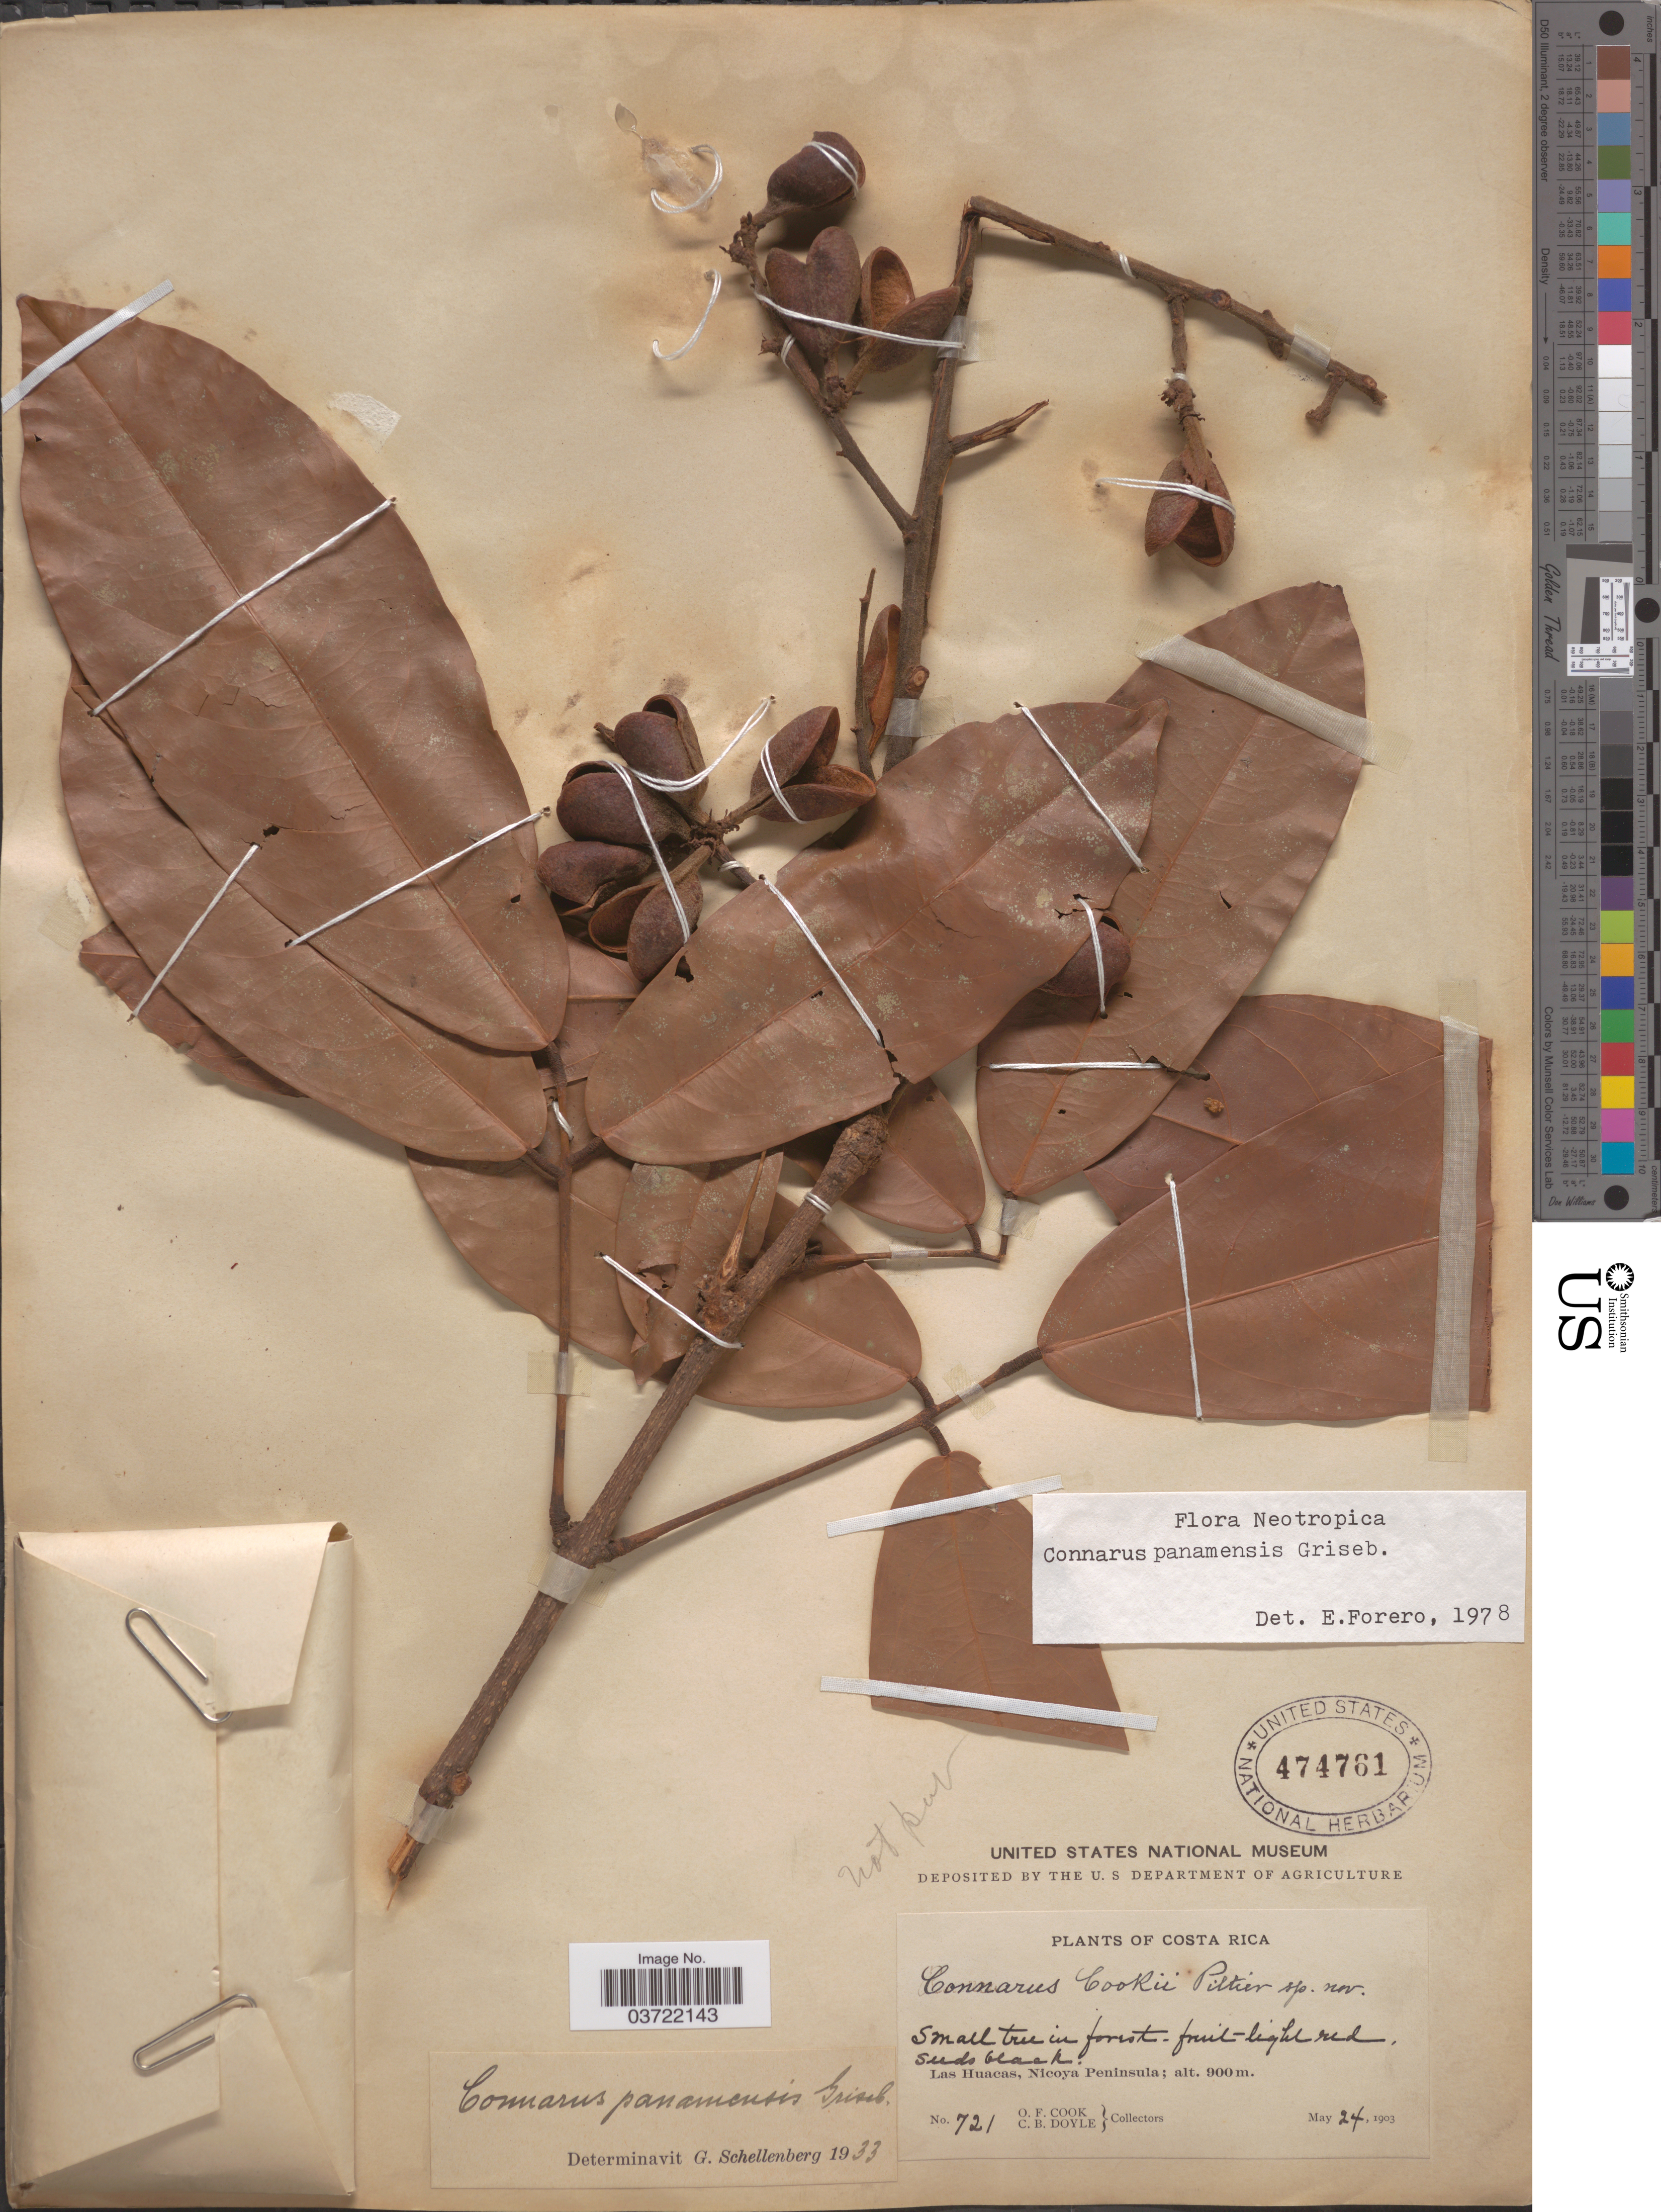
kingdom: Plantae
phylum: Tracheophyta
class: Magnoliopsida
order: Oxalidales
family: Connaraceae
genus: Connarus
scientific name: Connarus panamensis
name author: Turcz.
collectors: O. F. Cook & C. Doyle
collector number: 721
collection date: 1903-05-24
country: Costa Rica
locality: Las Huacas, Nicoya Peninsula.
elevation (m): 900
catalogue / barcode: US 474761